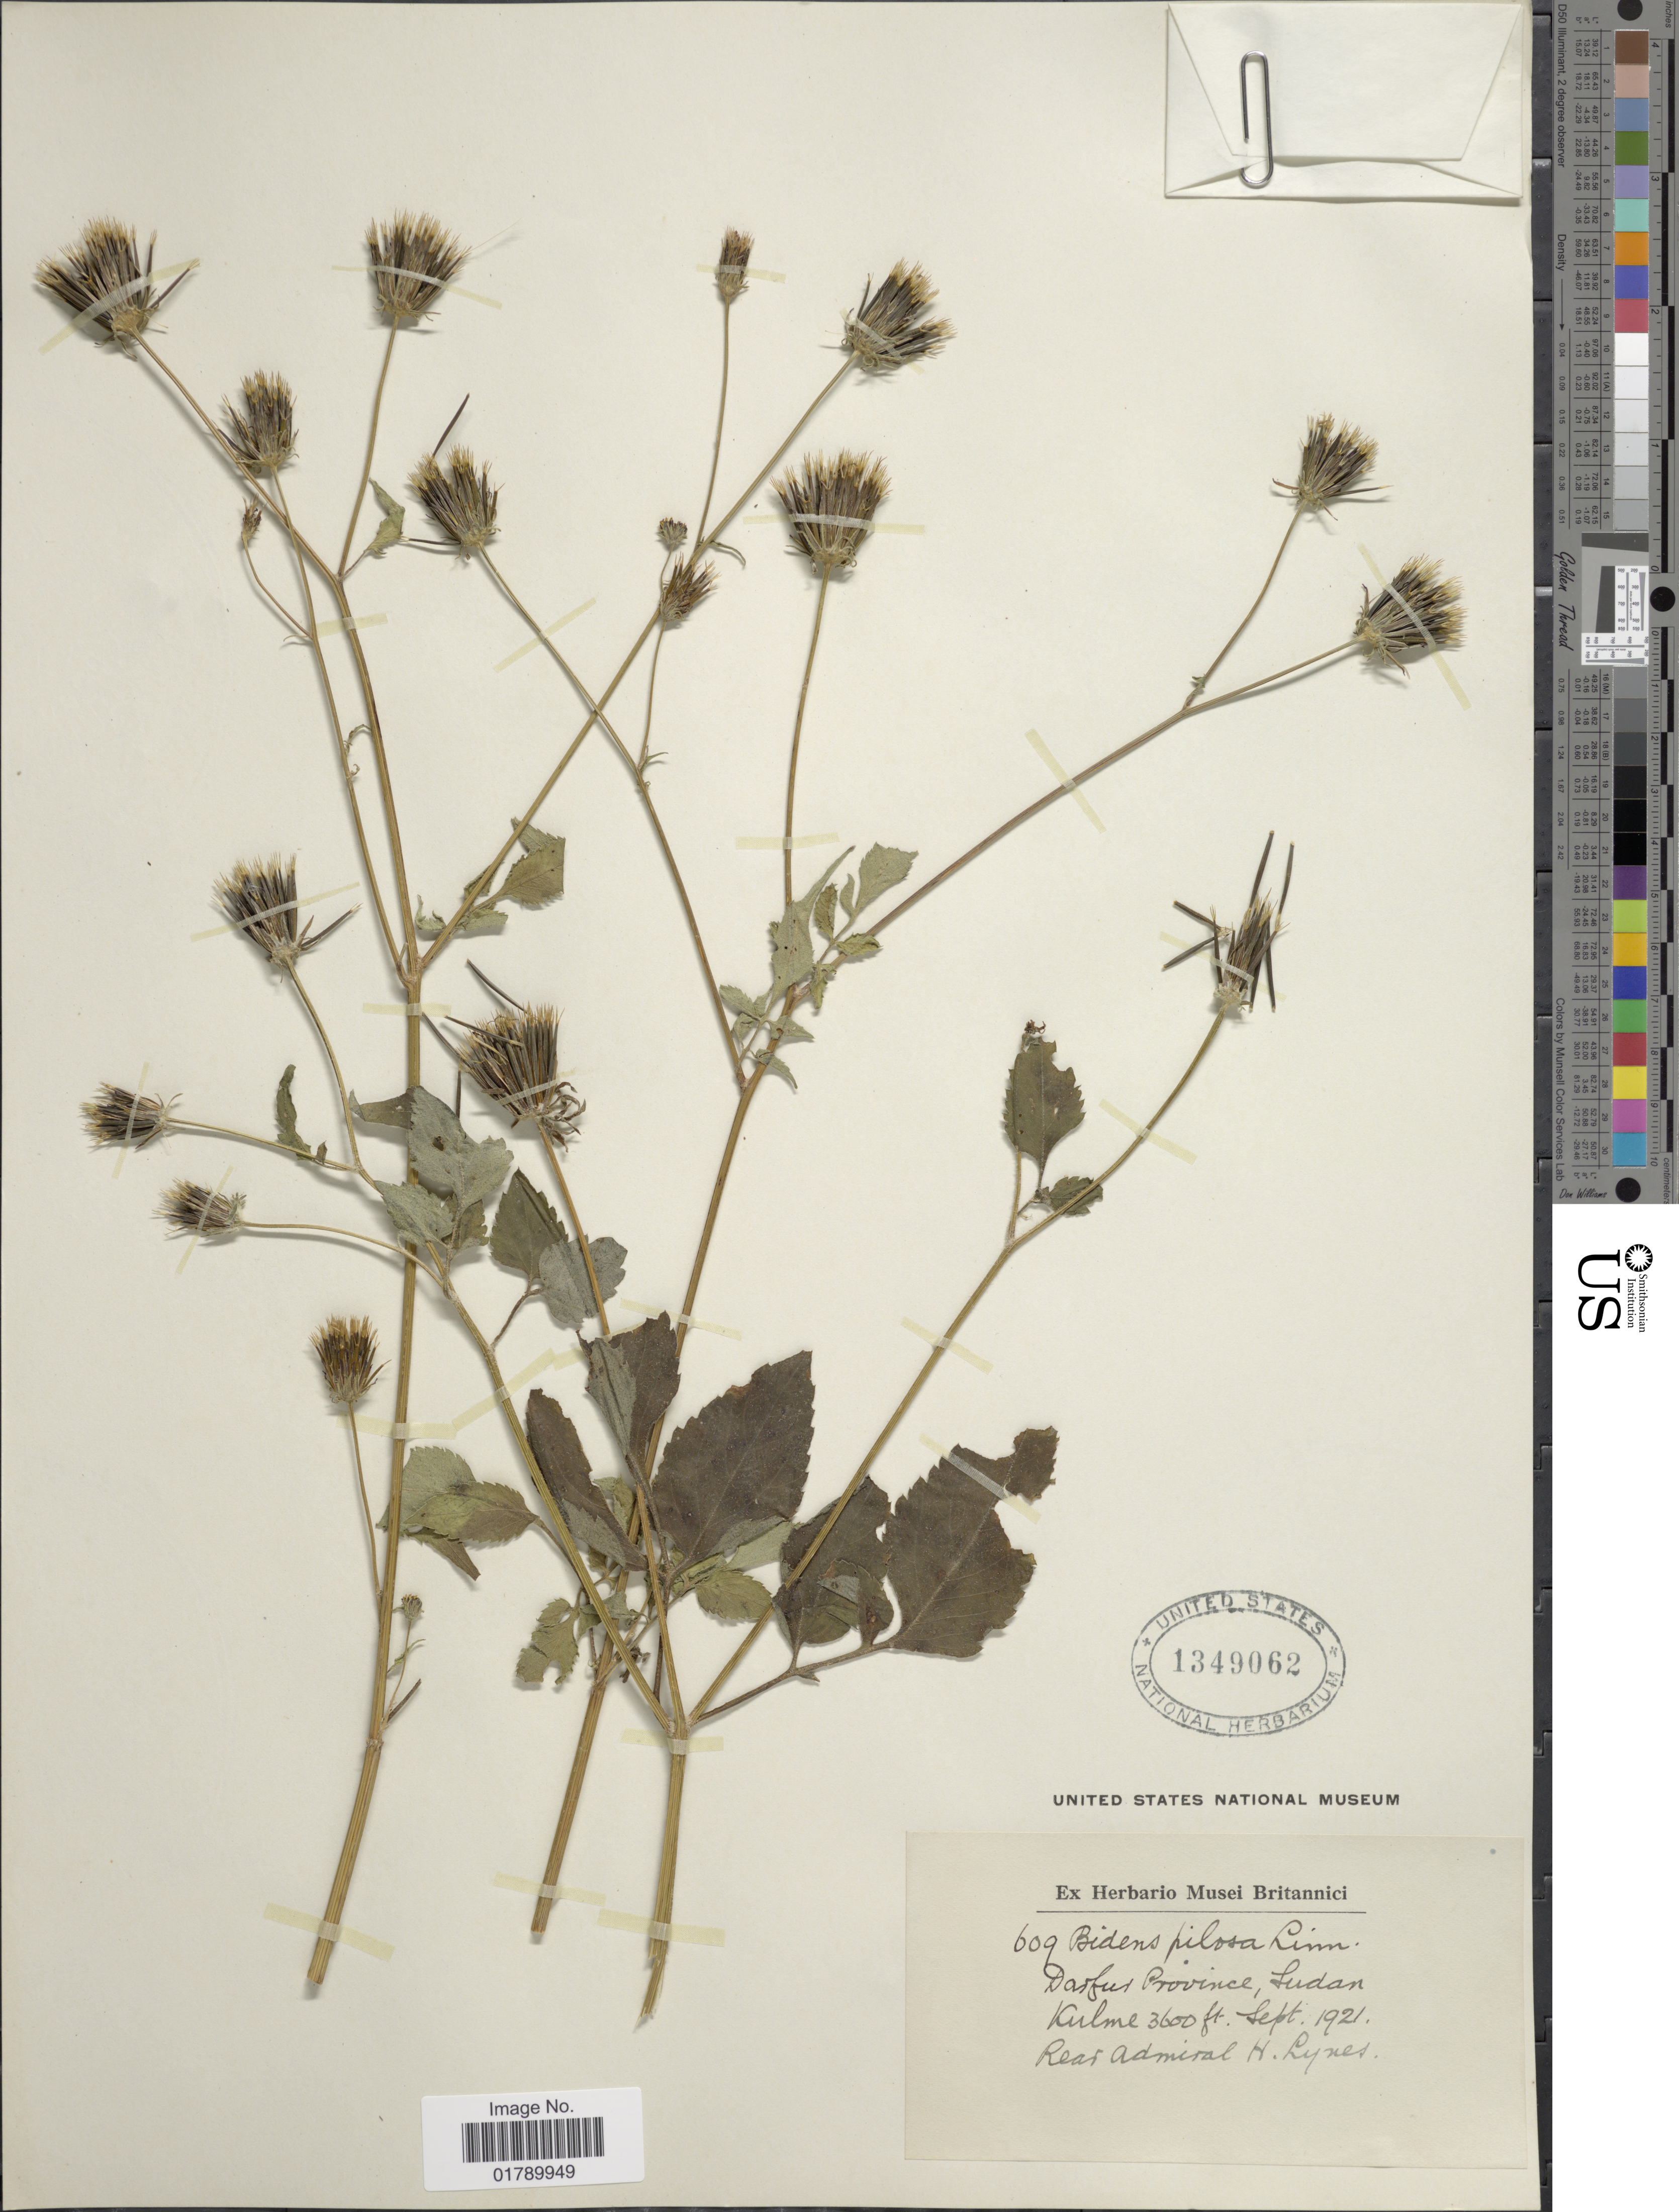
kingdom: Plantae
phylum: Tracheophyta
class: Magnoliopsida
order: Asterales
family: Asteraceae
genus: Bidens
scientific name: Bidens pilosa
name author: L.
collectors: H. Lynes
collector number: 609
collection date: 1921-09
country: Sudan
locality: Darfur Province, Sudan. Kulme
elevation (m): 1097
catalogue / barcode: US 1349062